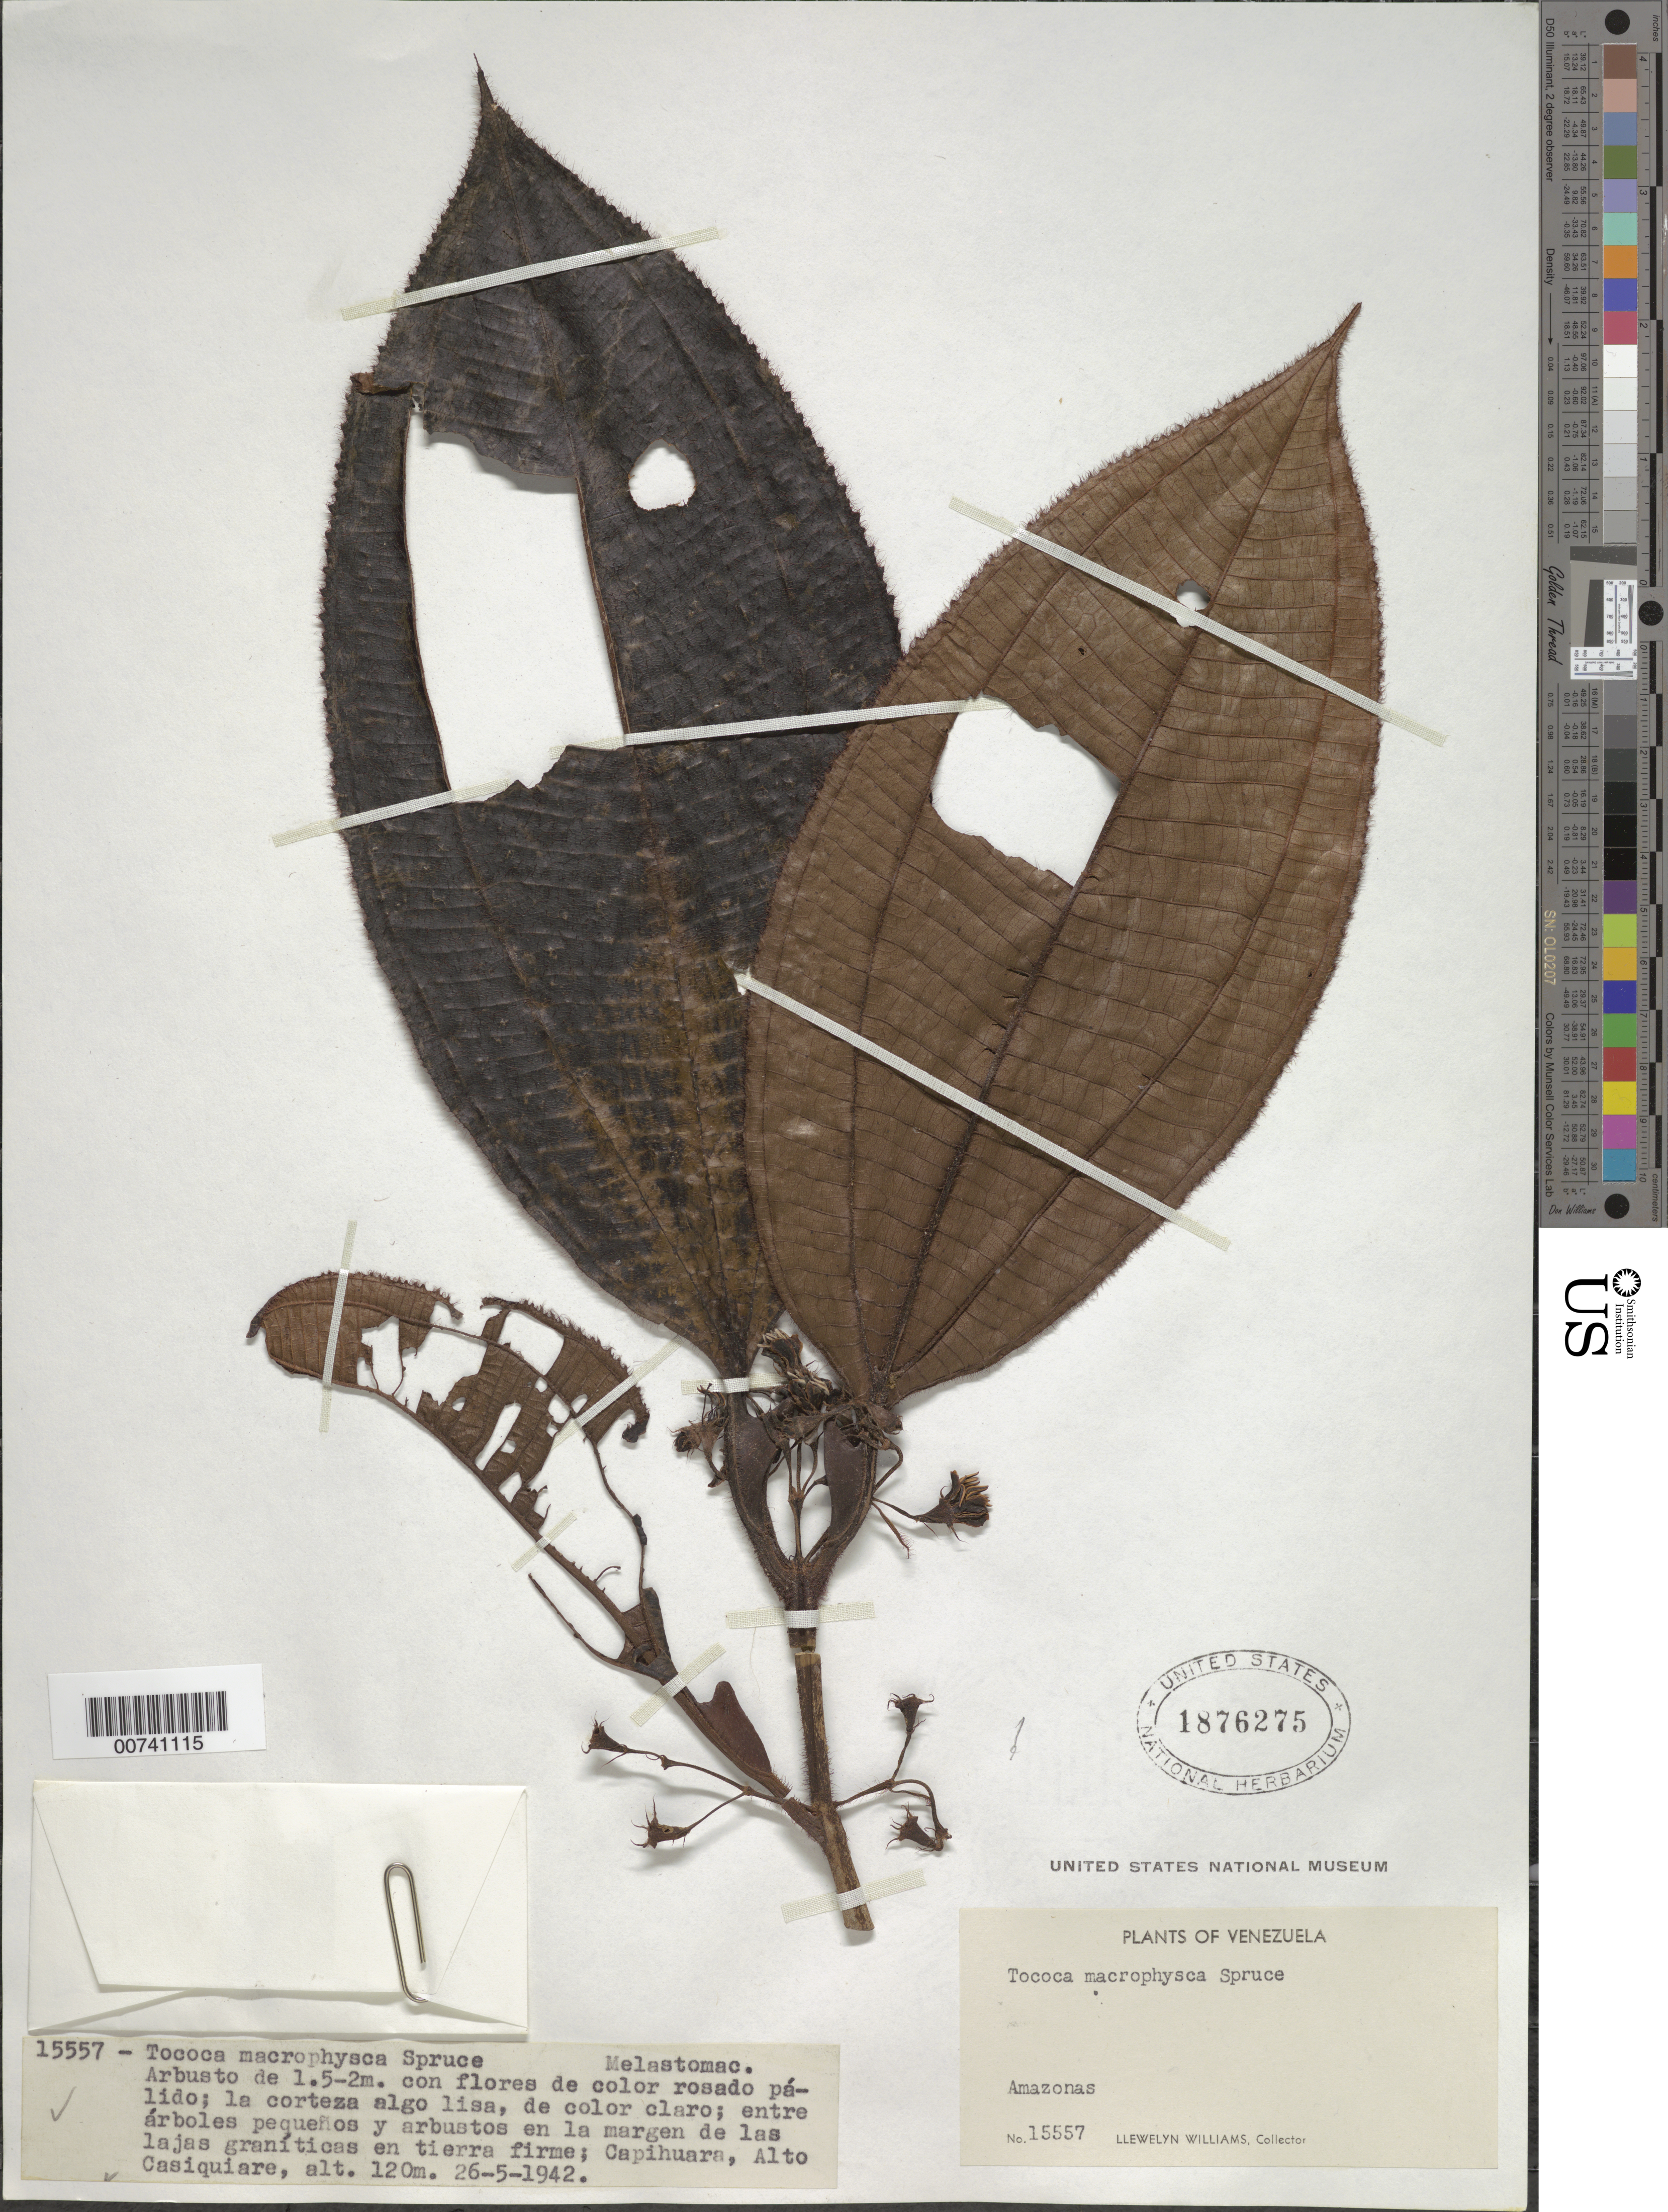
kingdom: Plantae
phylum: Tracheophyta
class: Magnoliopsida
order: Myrtales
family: Melastomataceae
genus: Tococa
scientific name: Tococa macrophysca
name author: Spruce ex Triana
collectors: Ll. Williams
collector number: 15557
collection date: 1942-05-26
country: Venezuela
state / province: Amazonas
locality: Amazonas. Entre árboles pequeños y arbustos en la margen de las lajas graníticas en tierra firme; Capihuara, Alto Casiquiare.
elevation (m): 120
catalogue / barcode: US 1876275